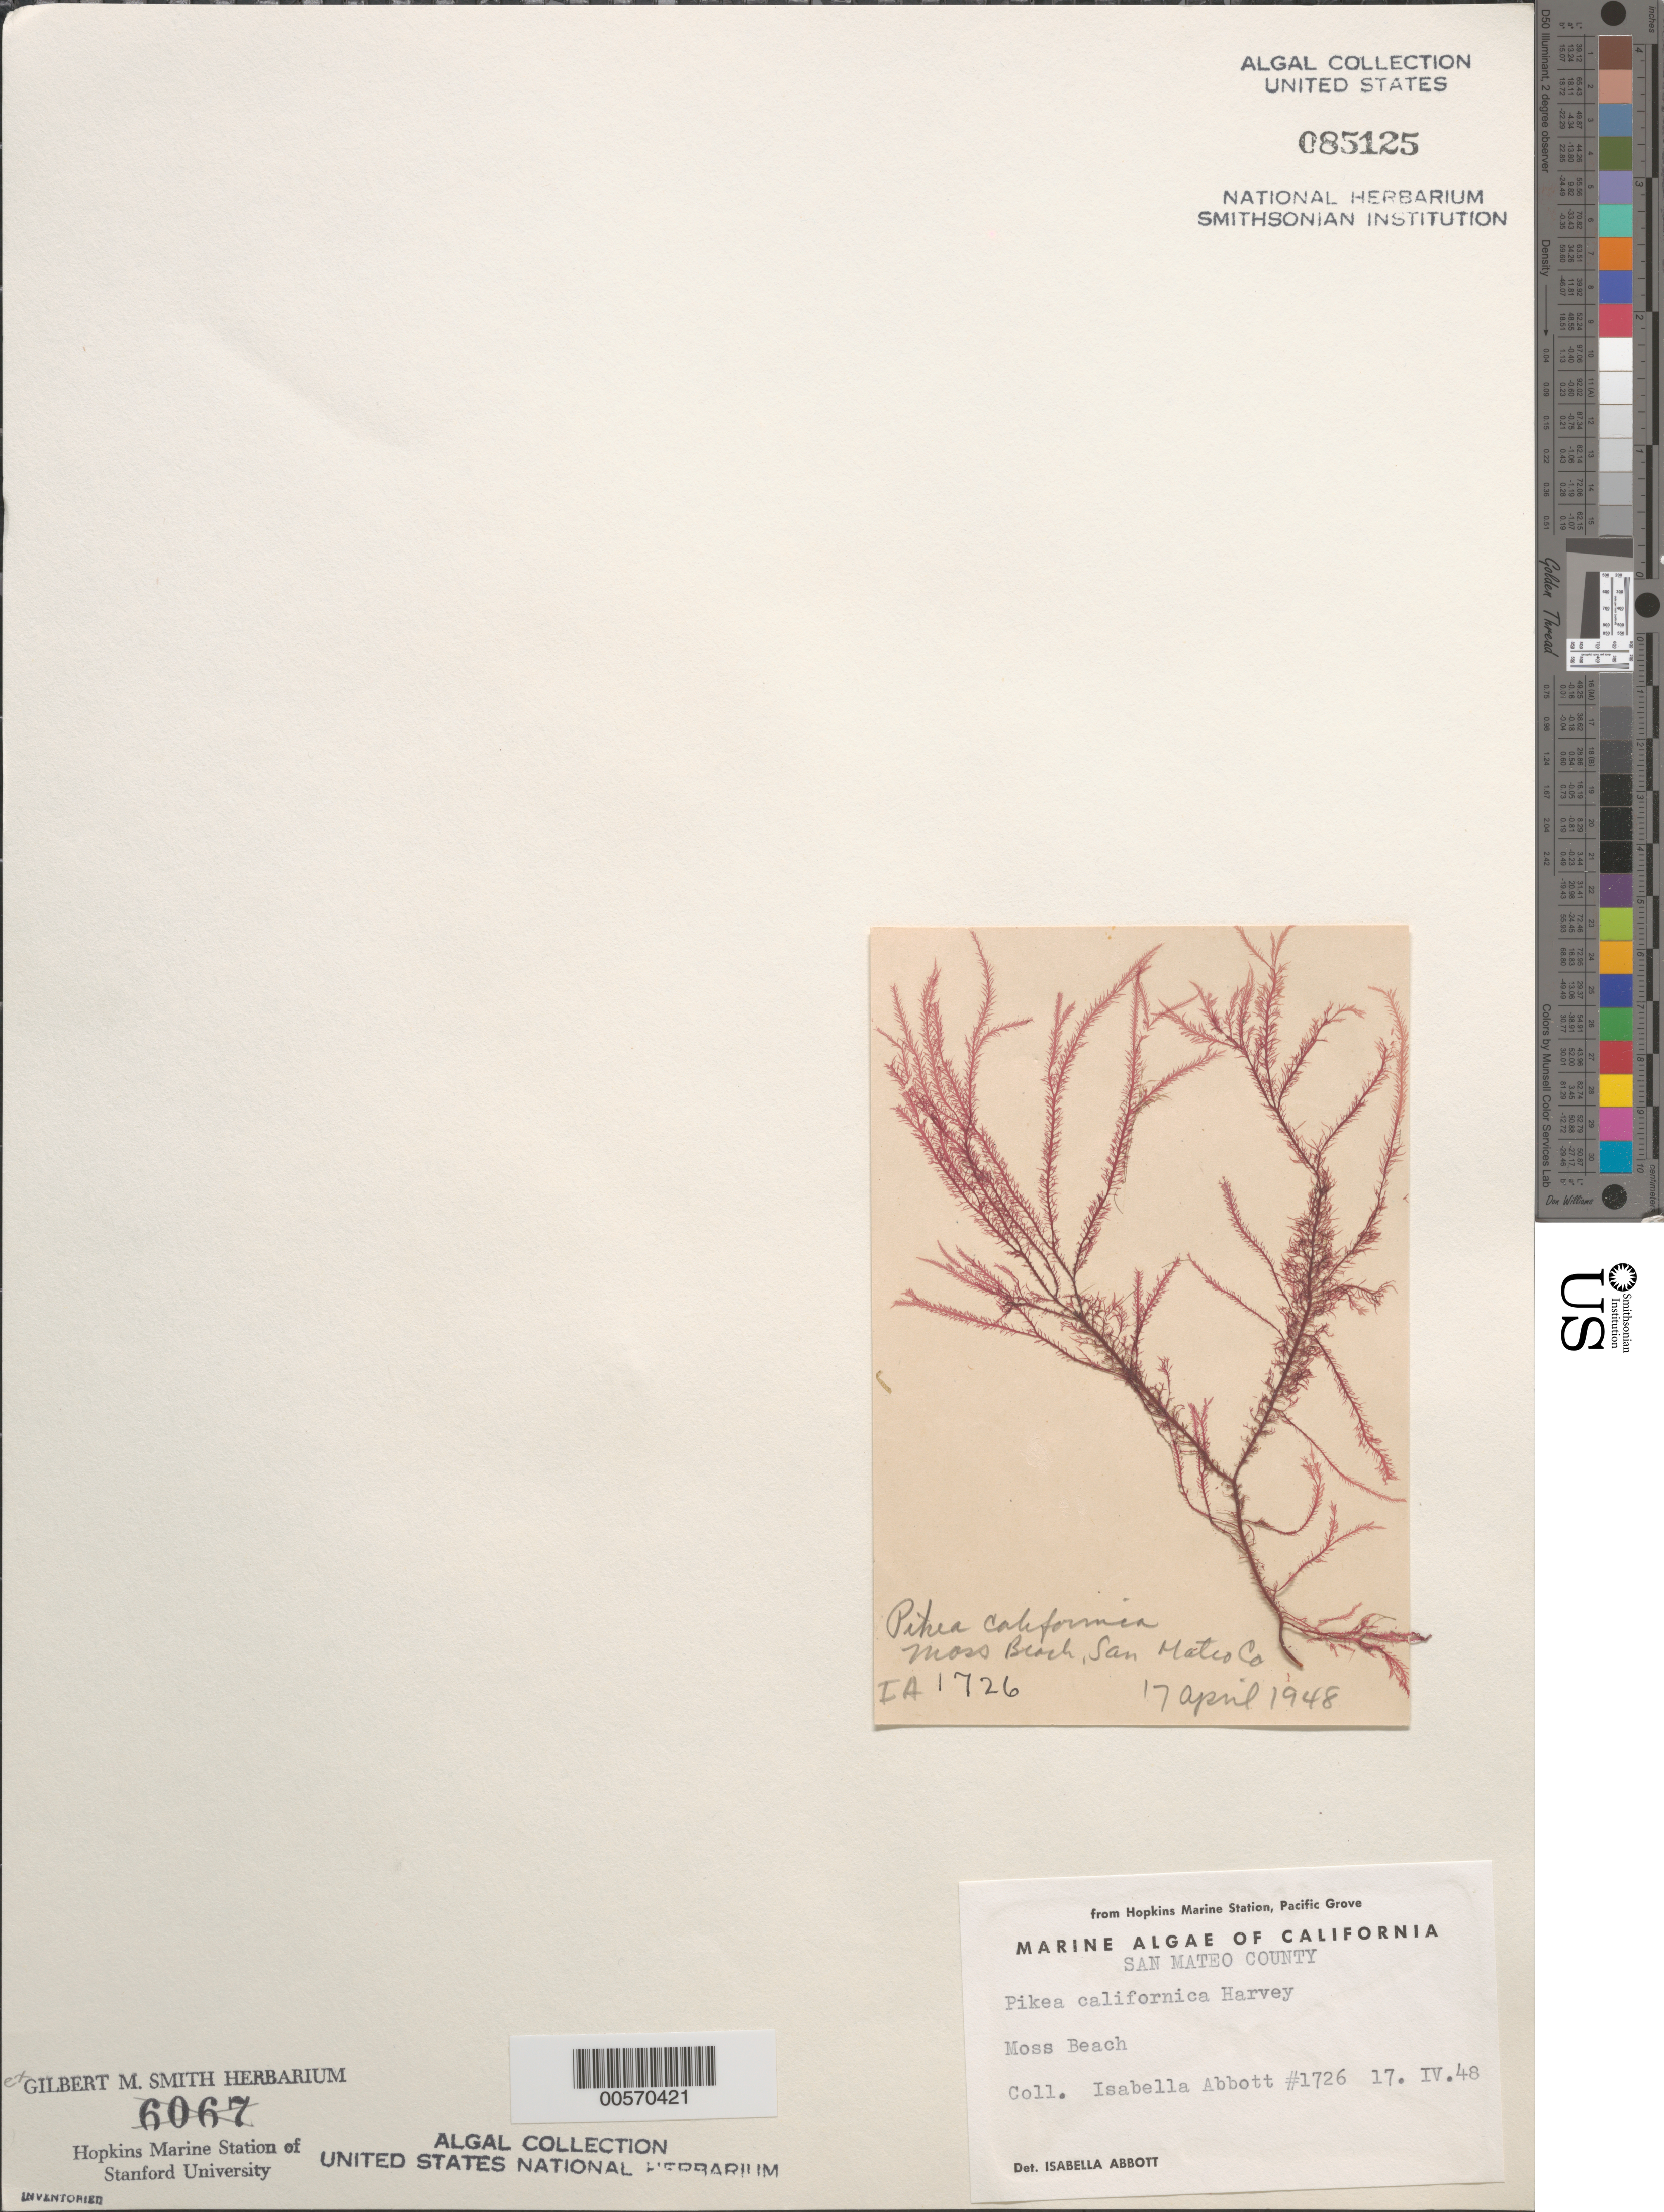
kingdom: Plantae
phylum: Rhodophyta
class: Florideophyceae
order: Gigartinales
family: Dumontiaceae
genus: Pikea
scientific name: Pikea californica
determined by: Abbott, Isabella A.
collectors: I. A. Abbott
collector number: IAA 1726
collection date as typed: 17 Apr 1948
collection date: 1948-04-17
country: United States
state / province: California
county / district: San Mateo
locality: Moss Beach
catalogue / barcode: US 85125